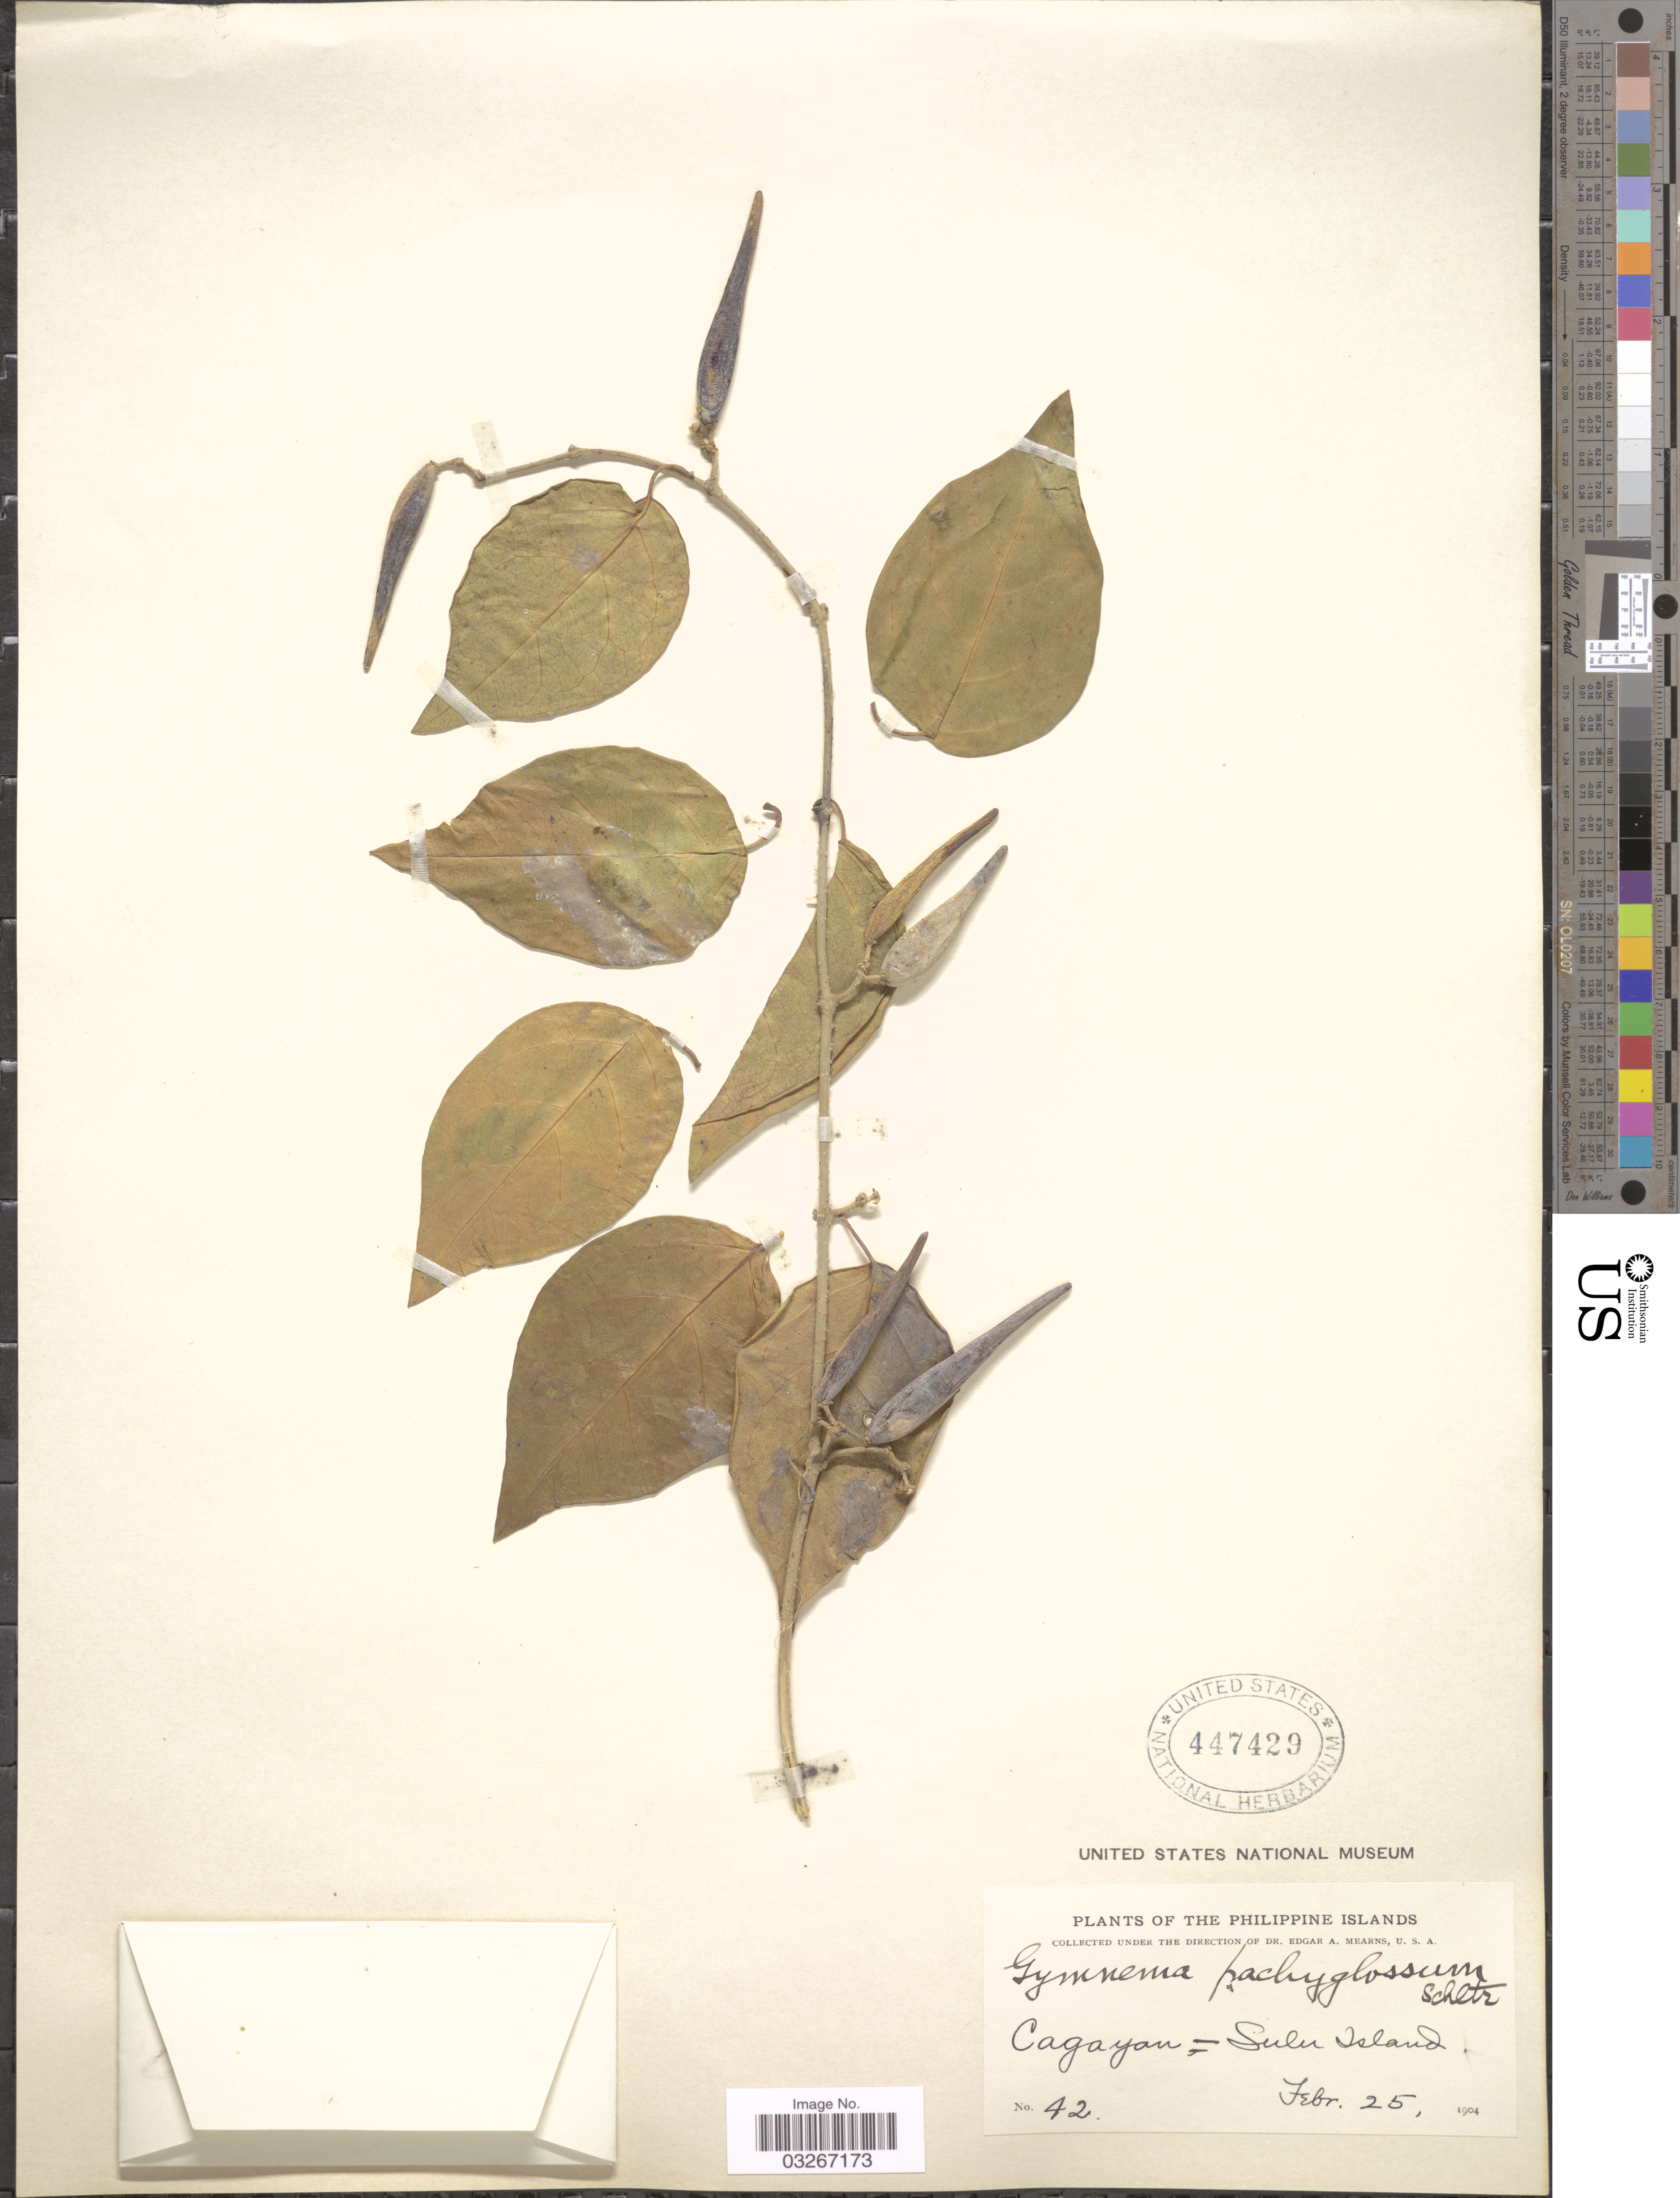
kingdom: Plantae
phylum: Tracheophyta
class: Magnoliopsida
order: Gentianales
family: Apocynaceae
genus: Gymnema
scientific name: Gymnema pachyglossum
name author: Schltr.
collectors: E. A. Mearns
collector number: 42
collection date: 1904-02-25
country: Philippines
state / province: Muslim Mindanao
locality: Cagayan=Sulu Island.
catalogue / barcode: US 447429